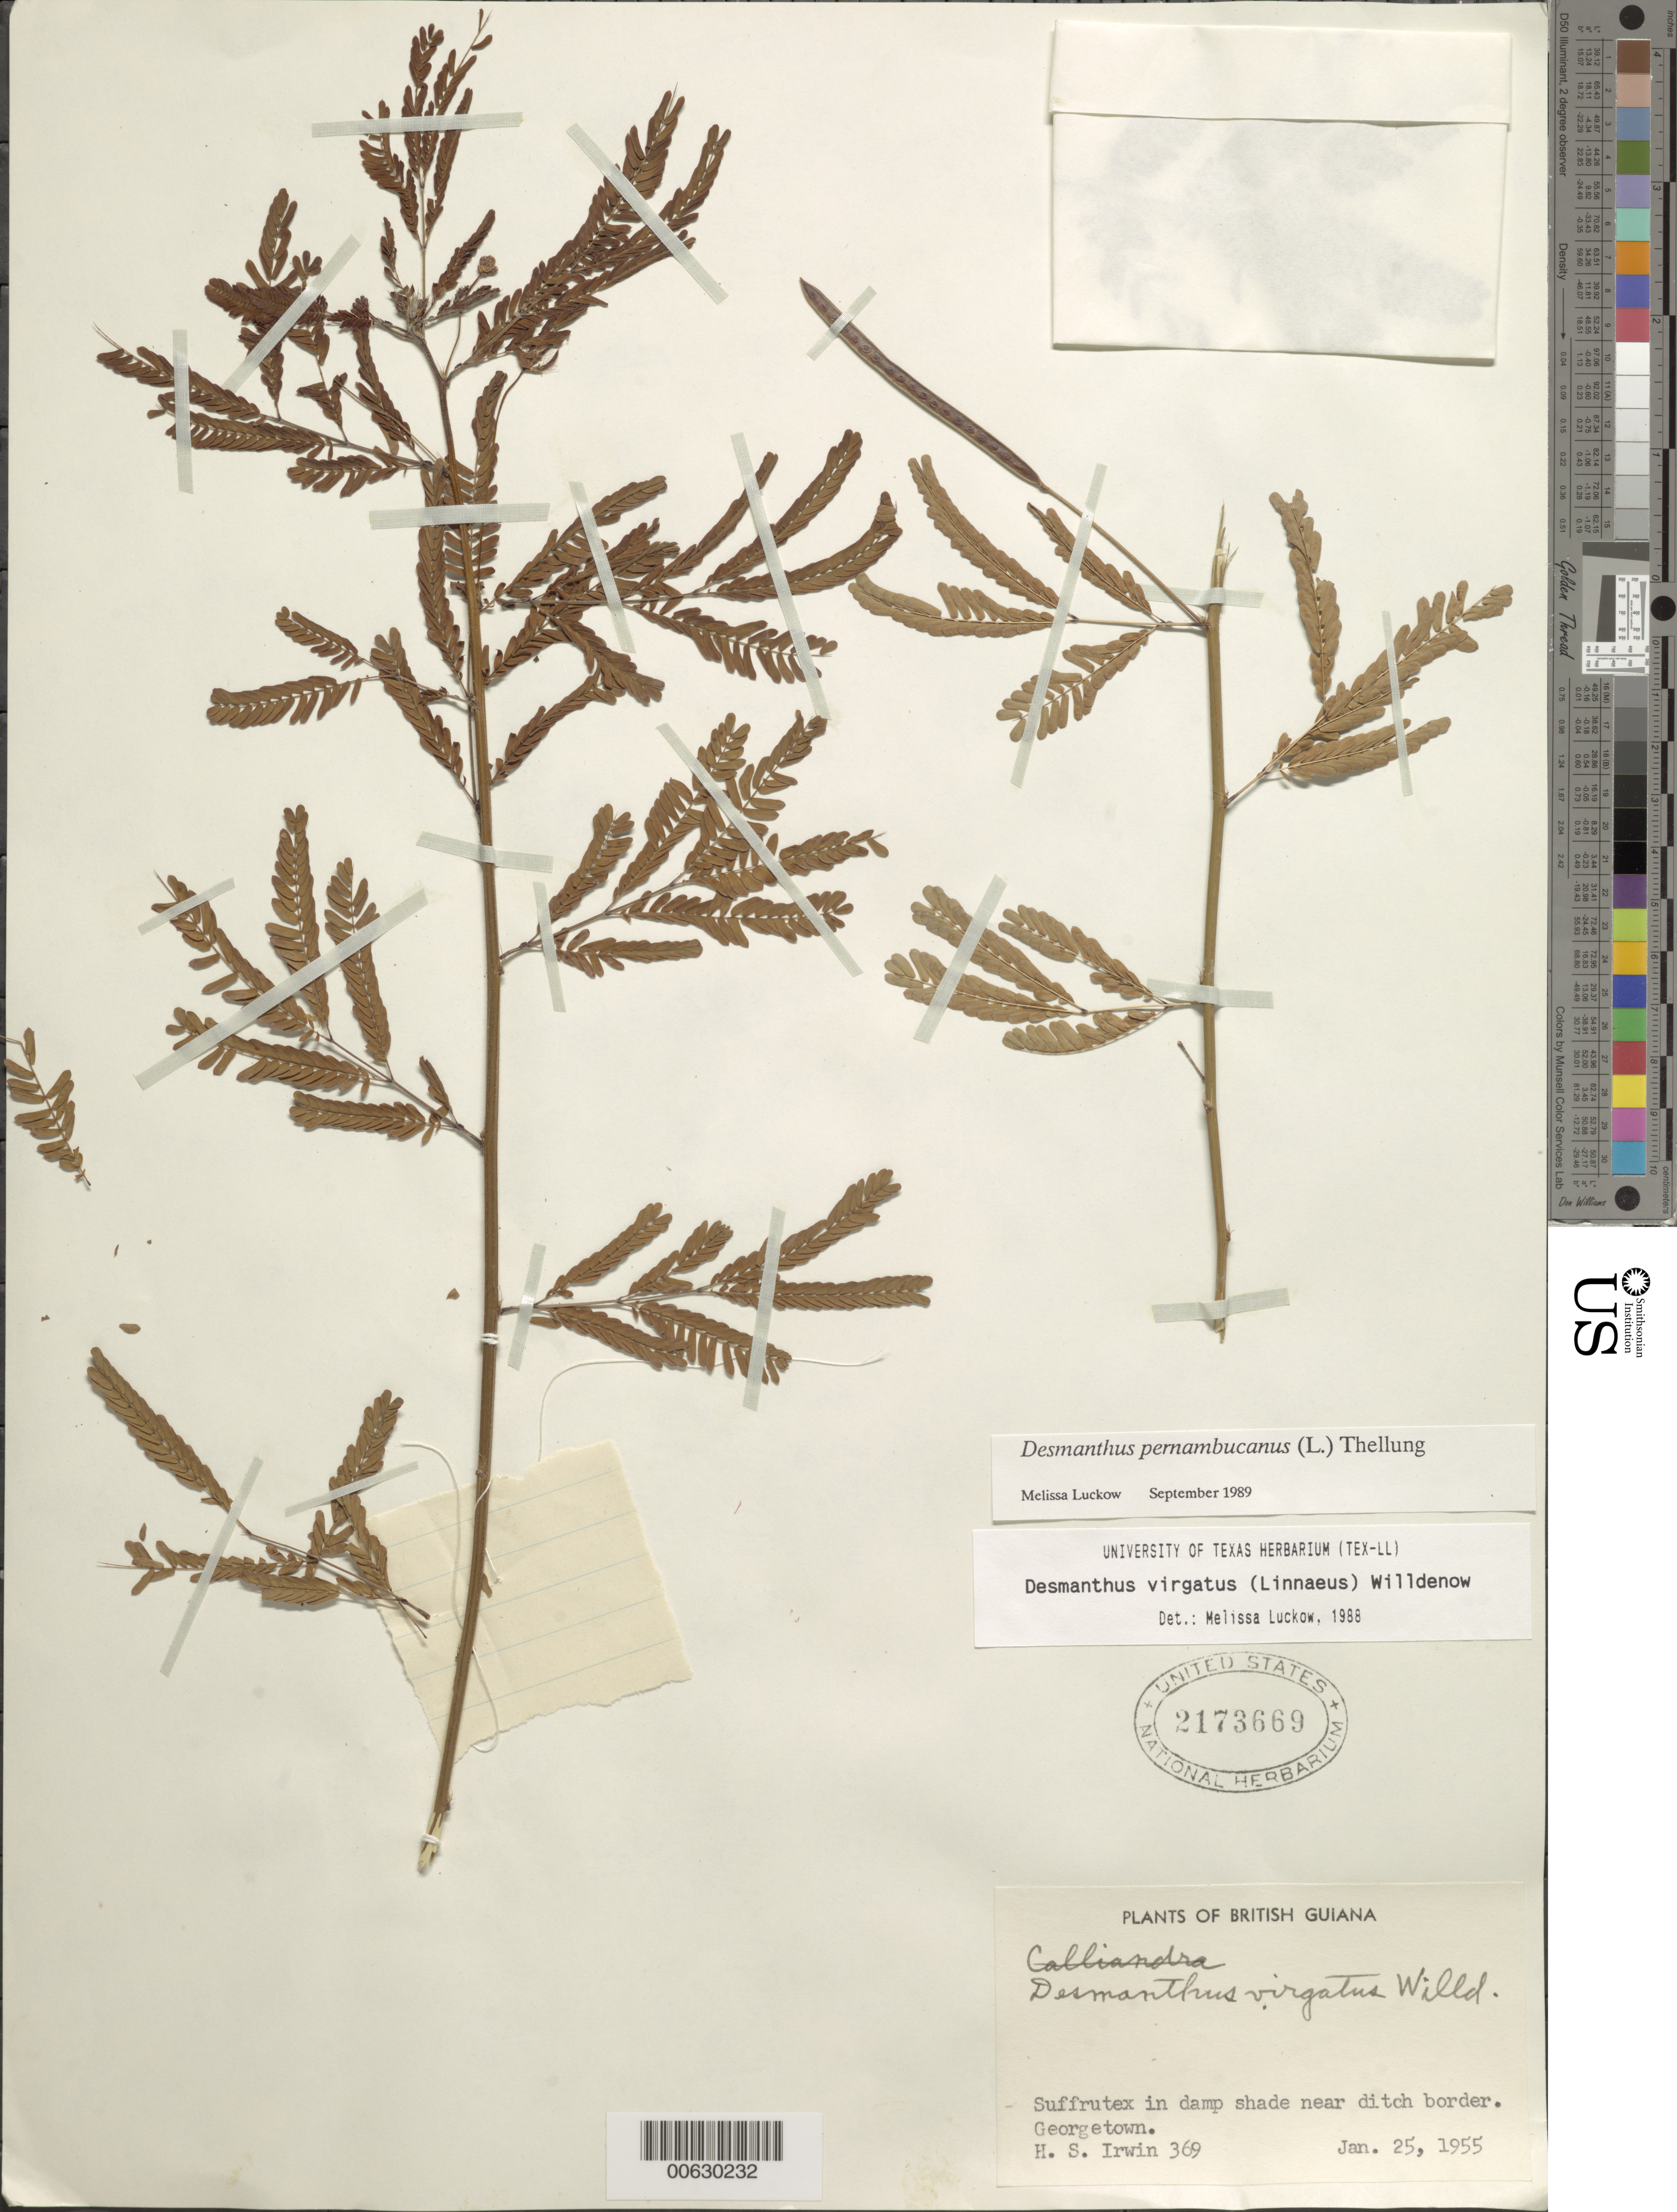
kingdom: Plantae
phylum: Tracheophyta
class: Magnoliopsida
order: Fabales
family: Fabaceae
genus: Desmanthus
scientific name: Desmanthus pernambucanus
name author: (L.) Thell.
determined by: Barneby, Rupert C., (NY)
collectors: H. Irwin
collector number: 369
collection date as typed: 25-Jan-55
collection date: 1955-01-25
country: Guyana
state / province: Demerara-Mahaica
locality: Georgetown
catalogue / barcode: US 2173669